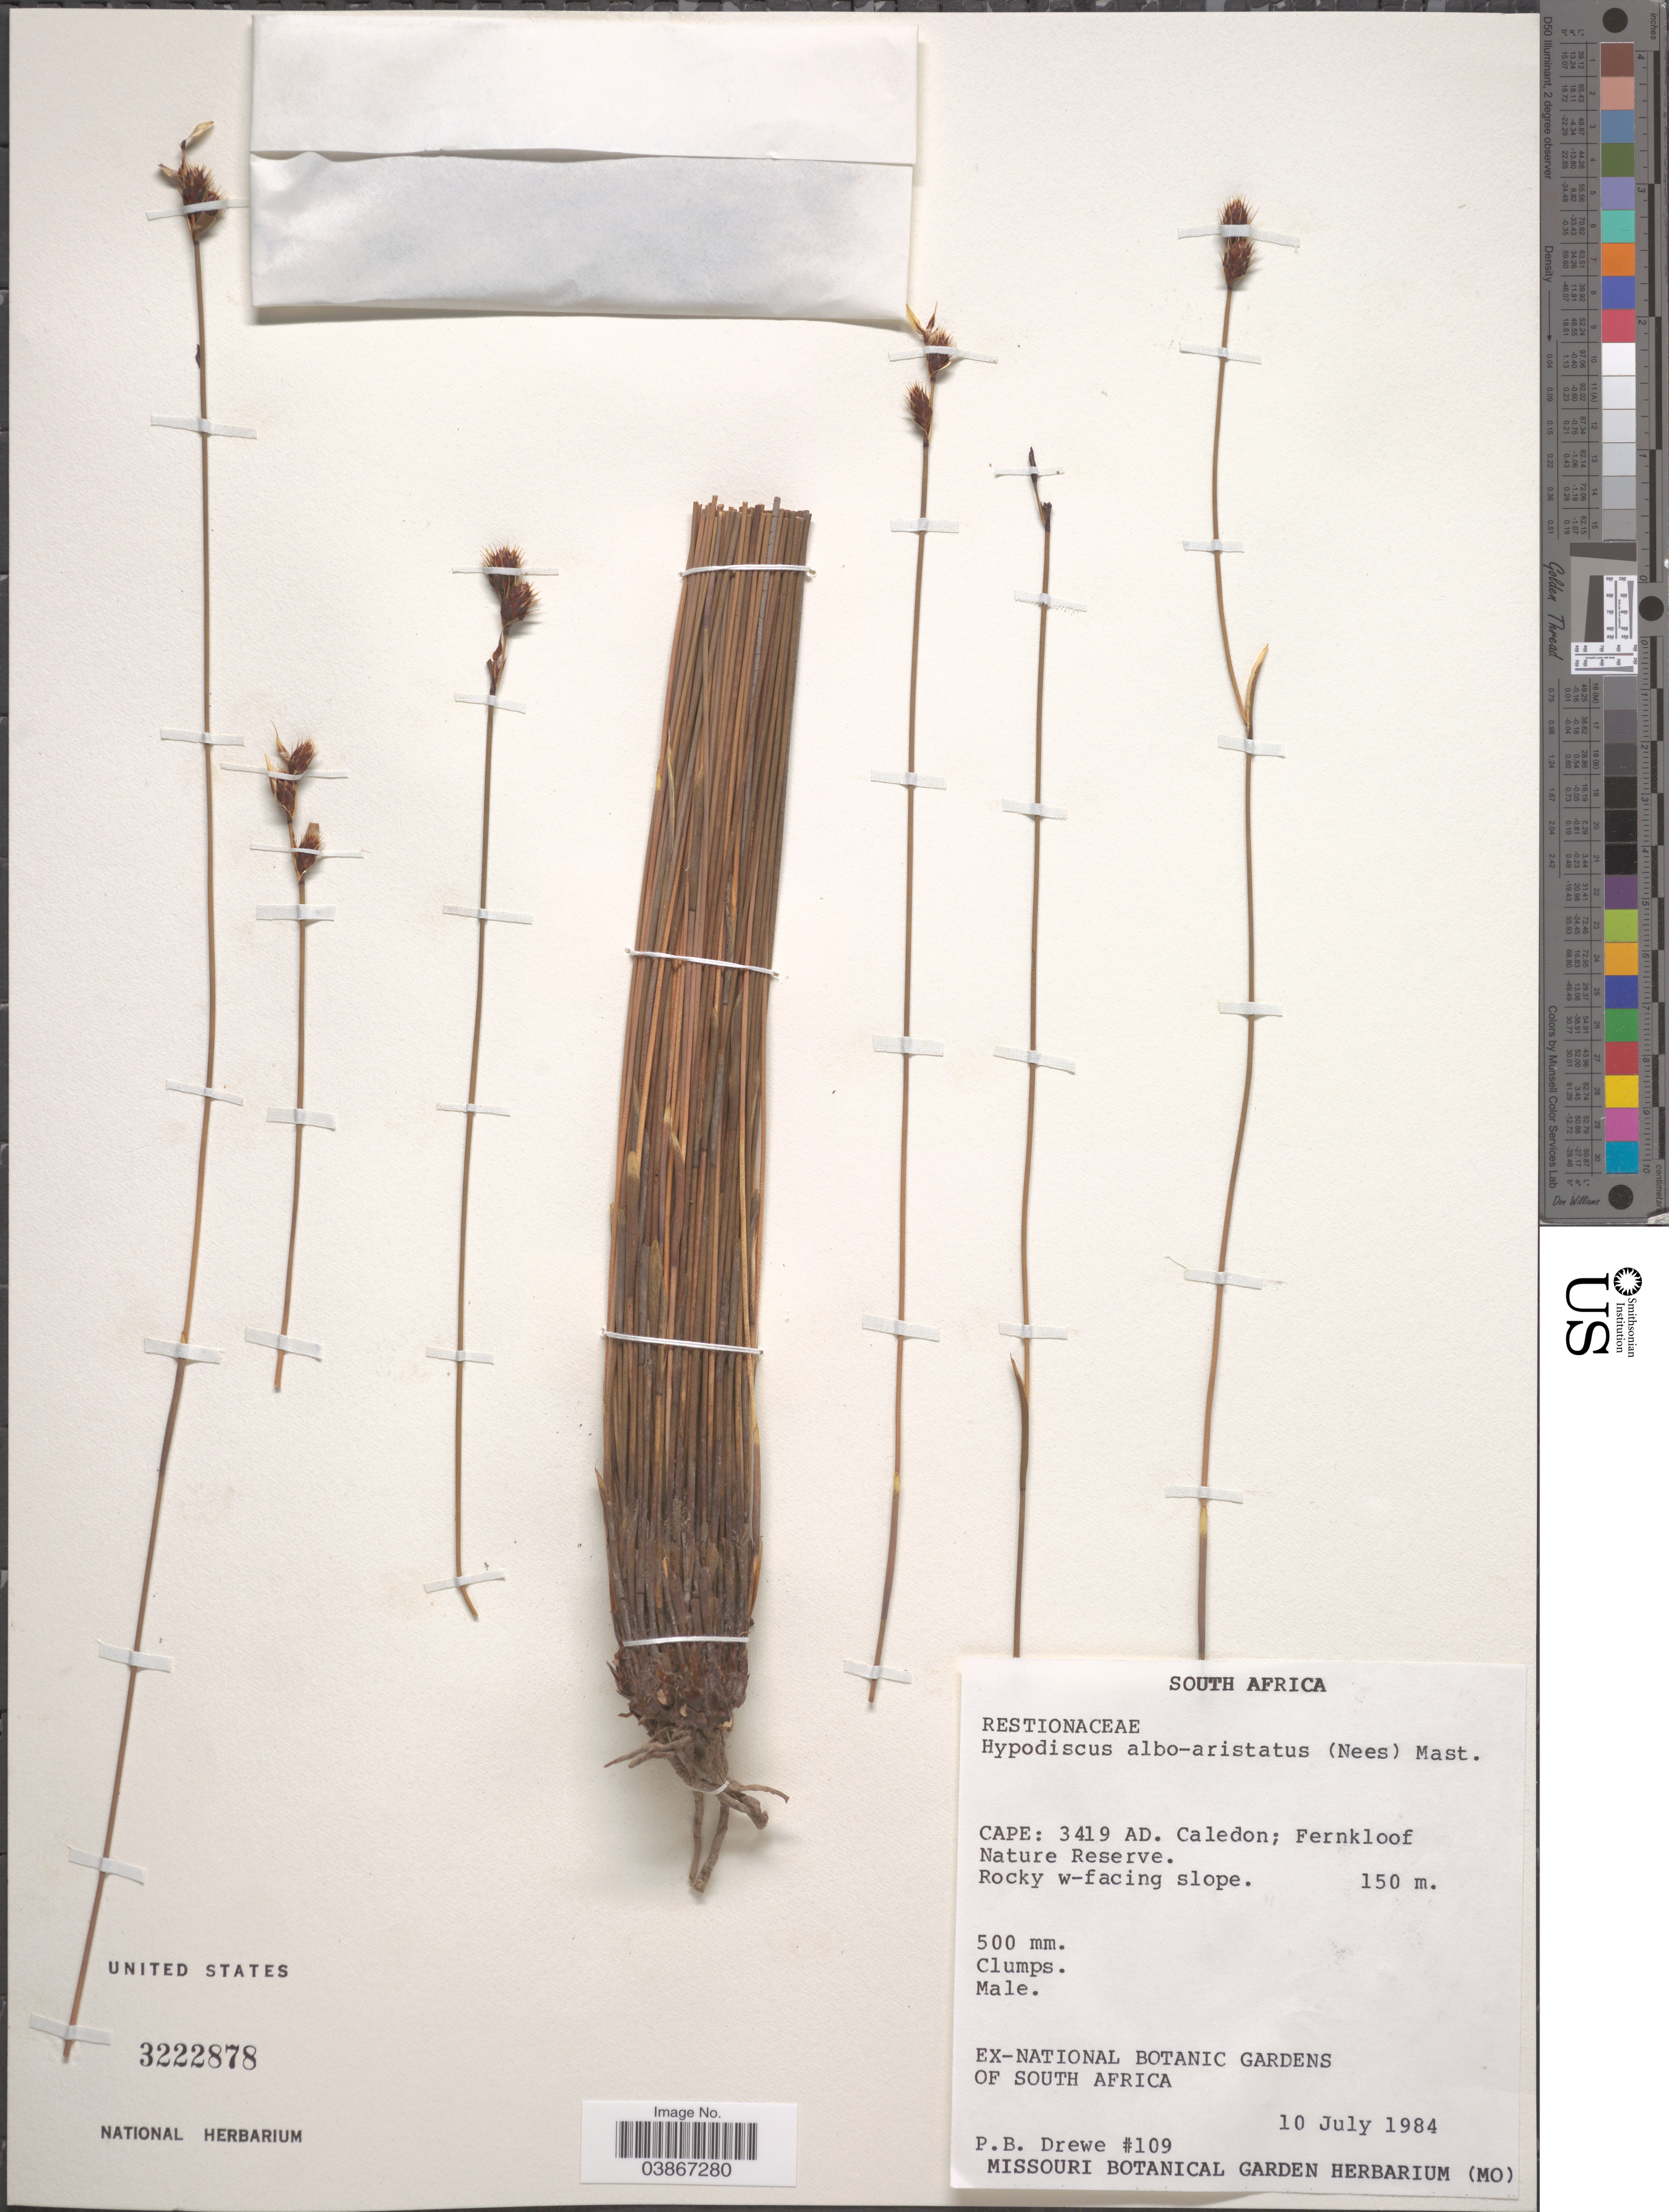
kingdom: Plantae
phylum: Tracheophyta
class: Liliopsida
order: Poales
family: Restionaceae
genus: Hypodiscus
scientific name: Hypodiscus alboaristatus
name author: (Nees) Mast.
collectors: P. Drewe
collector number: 109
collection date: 1984-07-10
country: South Africa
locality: Cape: 3419 AD. Caledon; Fernkloof Nature Reserve. Rocky w-facing slope.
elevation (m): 150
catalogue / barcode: US 3222878